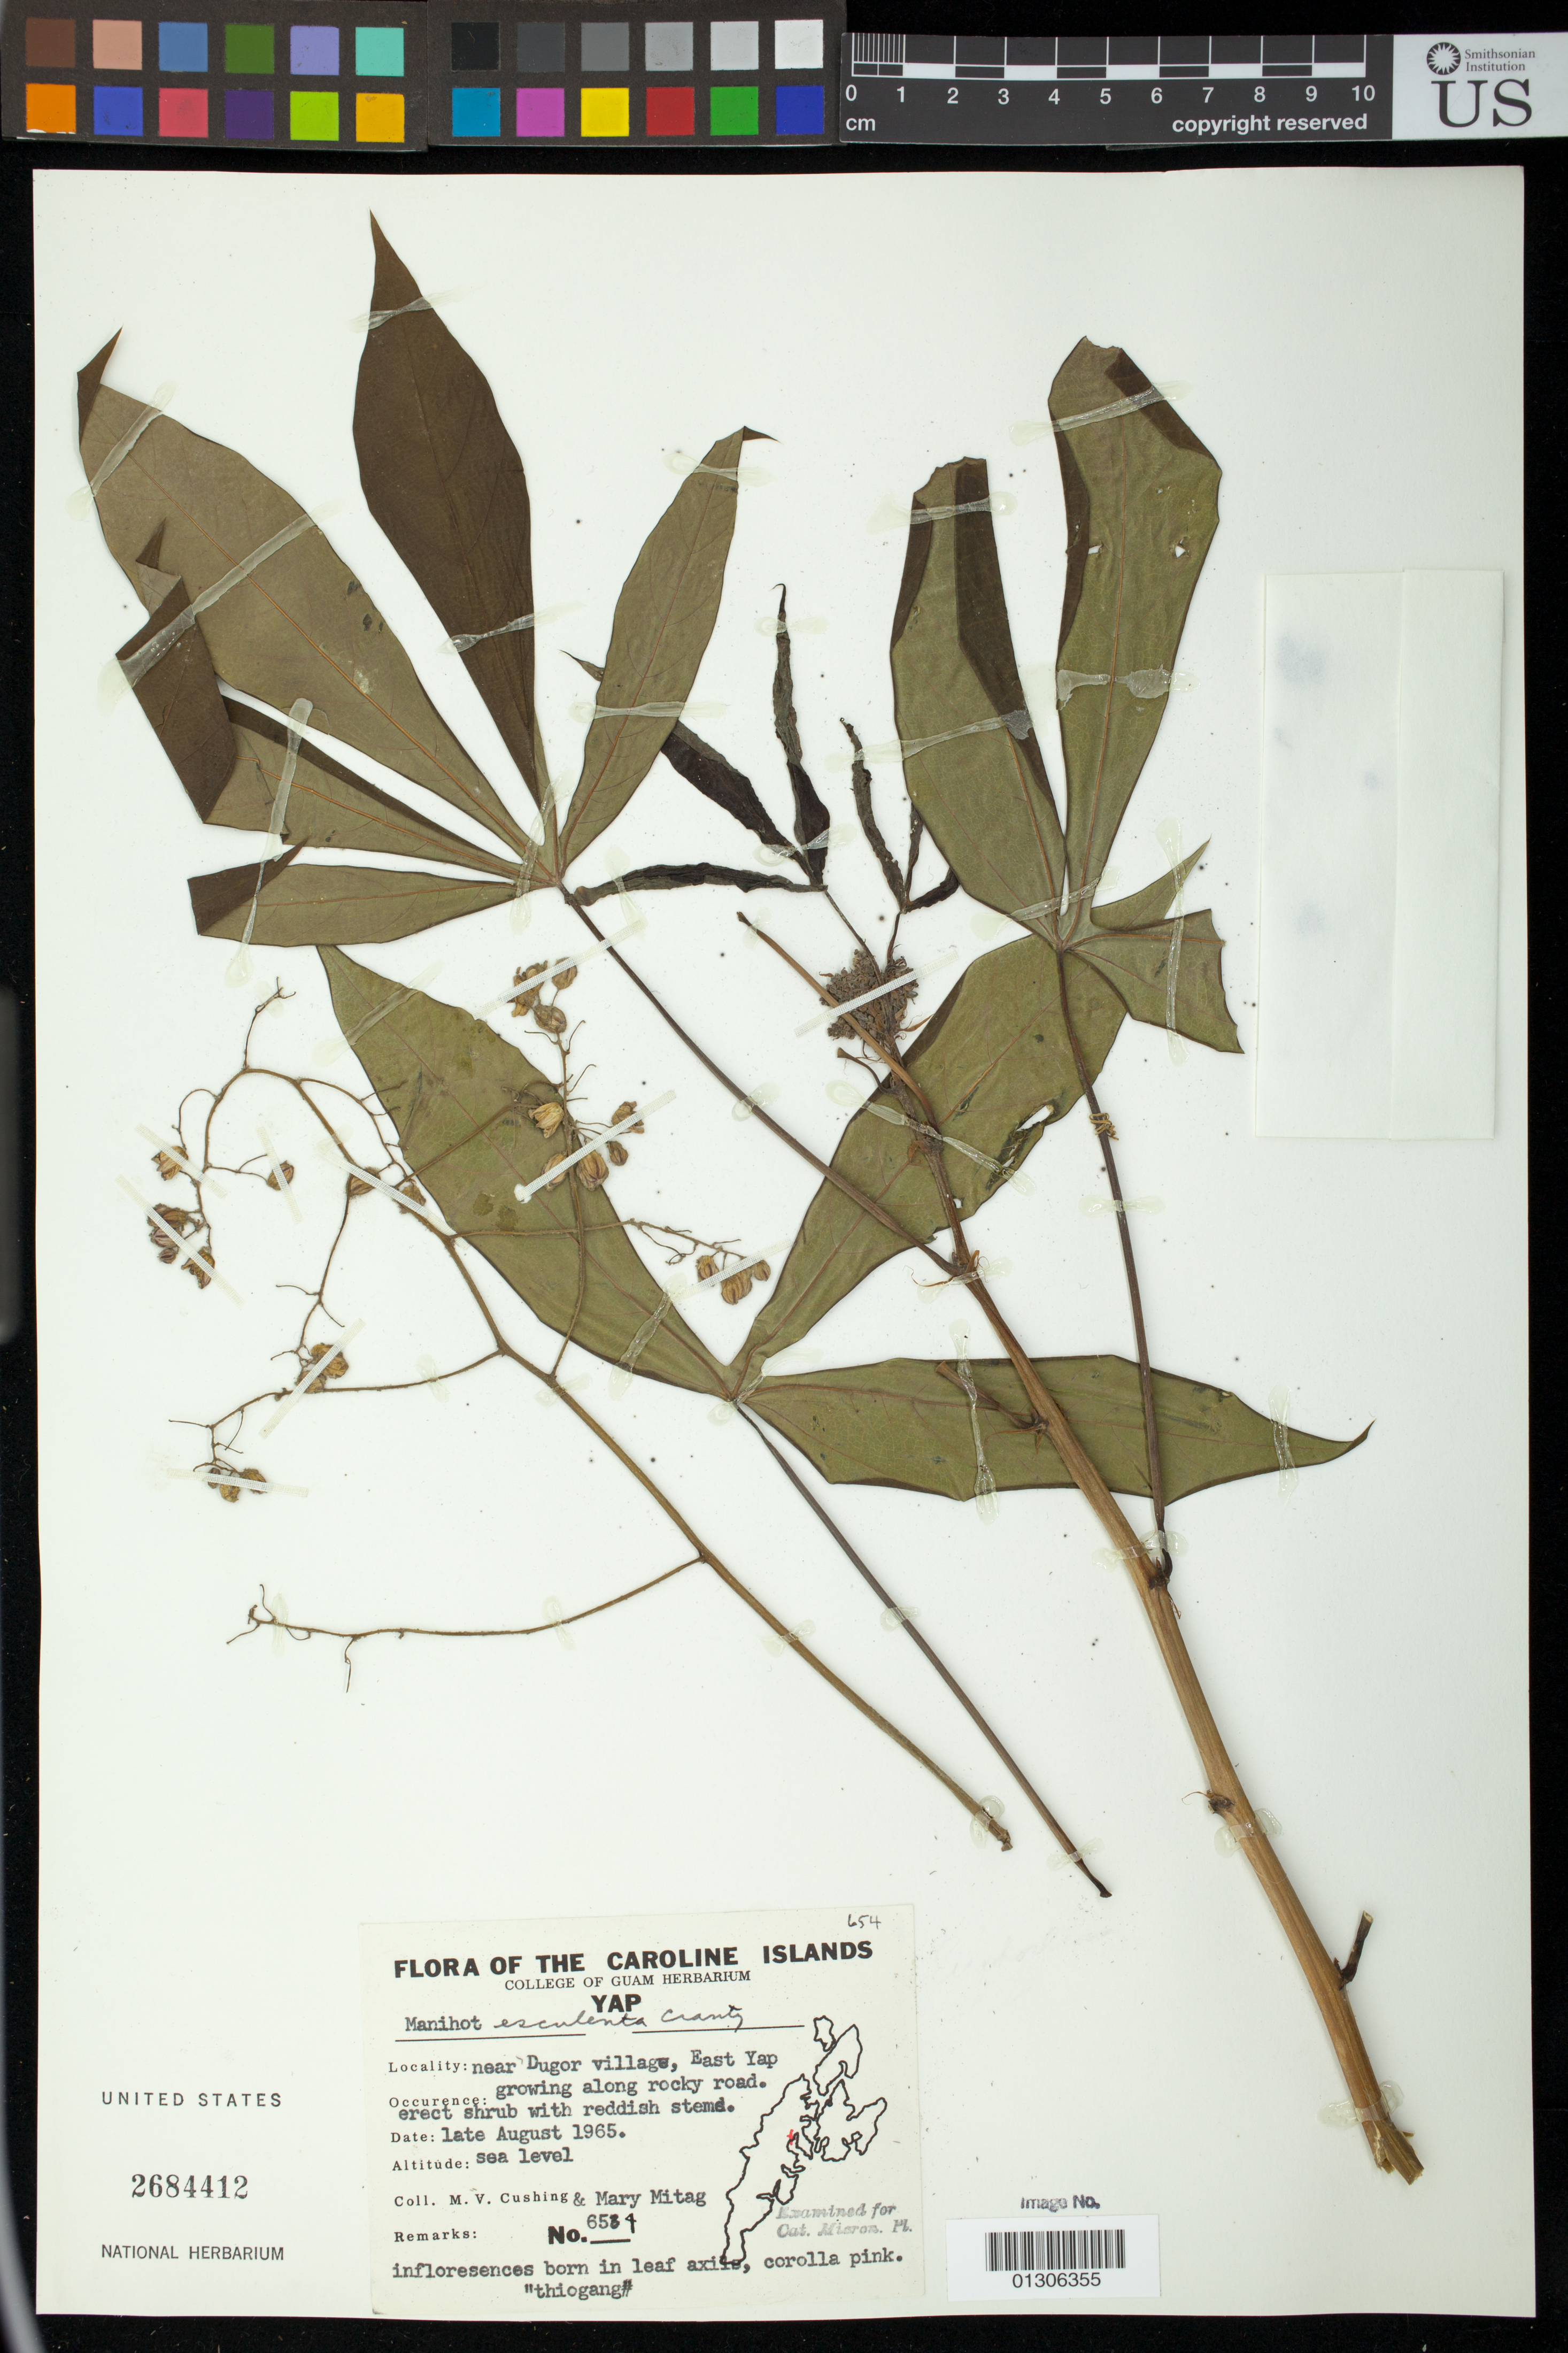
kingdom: Plantae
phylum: Tracheophyta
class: Magnoliopsida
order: Malpighiales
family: Euphorbiaceae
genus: Manihot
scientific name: Manihot esculenta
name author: Crantz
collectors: M. V. Cushing & M. Mitag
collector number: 6584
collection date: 1965-08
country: Micronesia, Federated States of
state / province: Yap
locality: near Dugor village, East Yap growing along rocky road.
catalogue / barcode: US 2684412